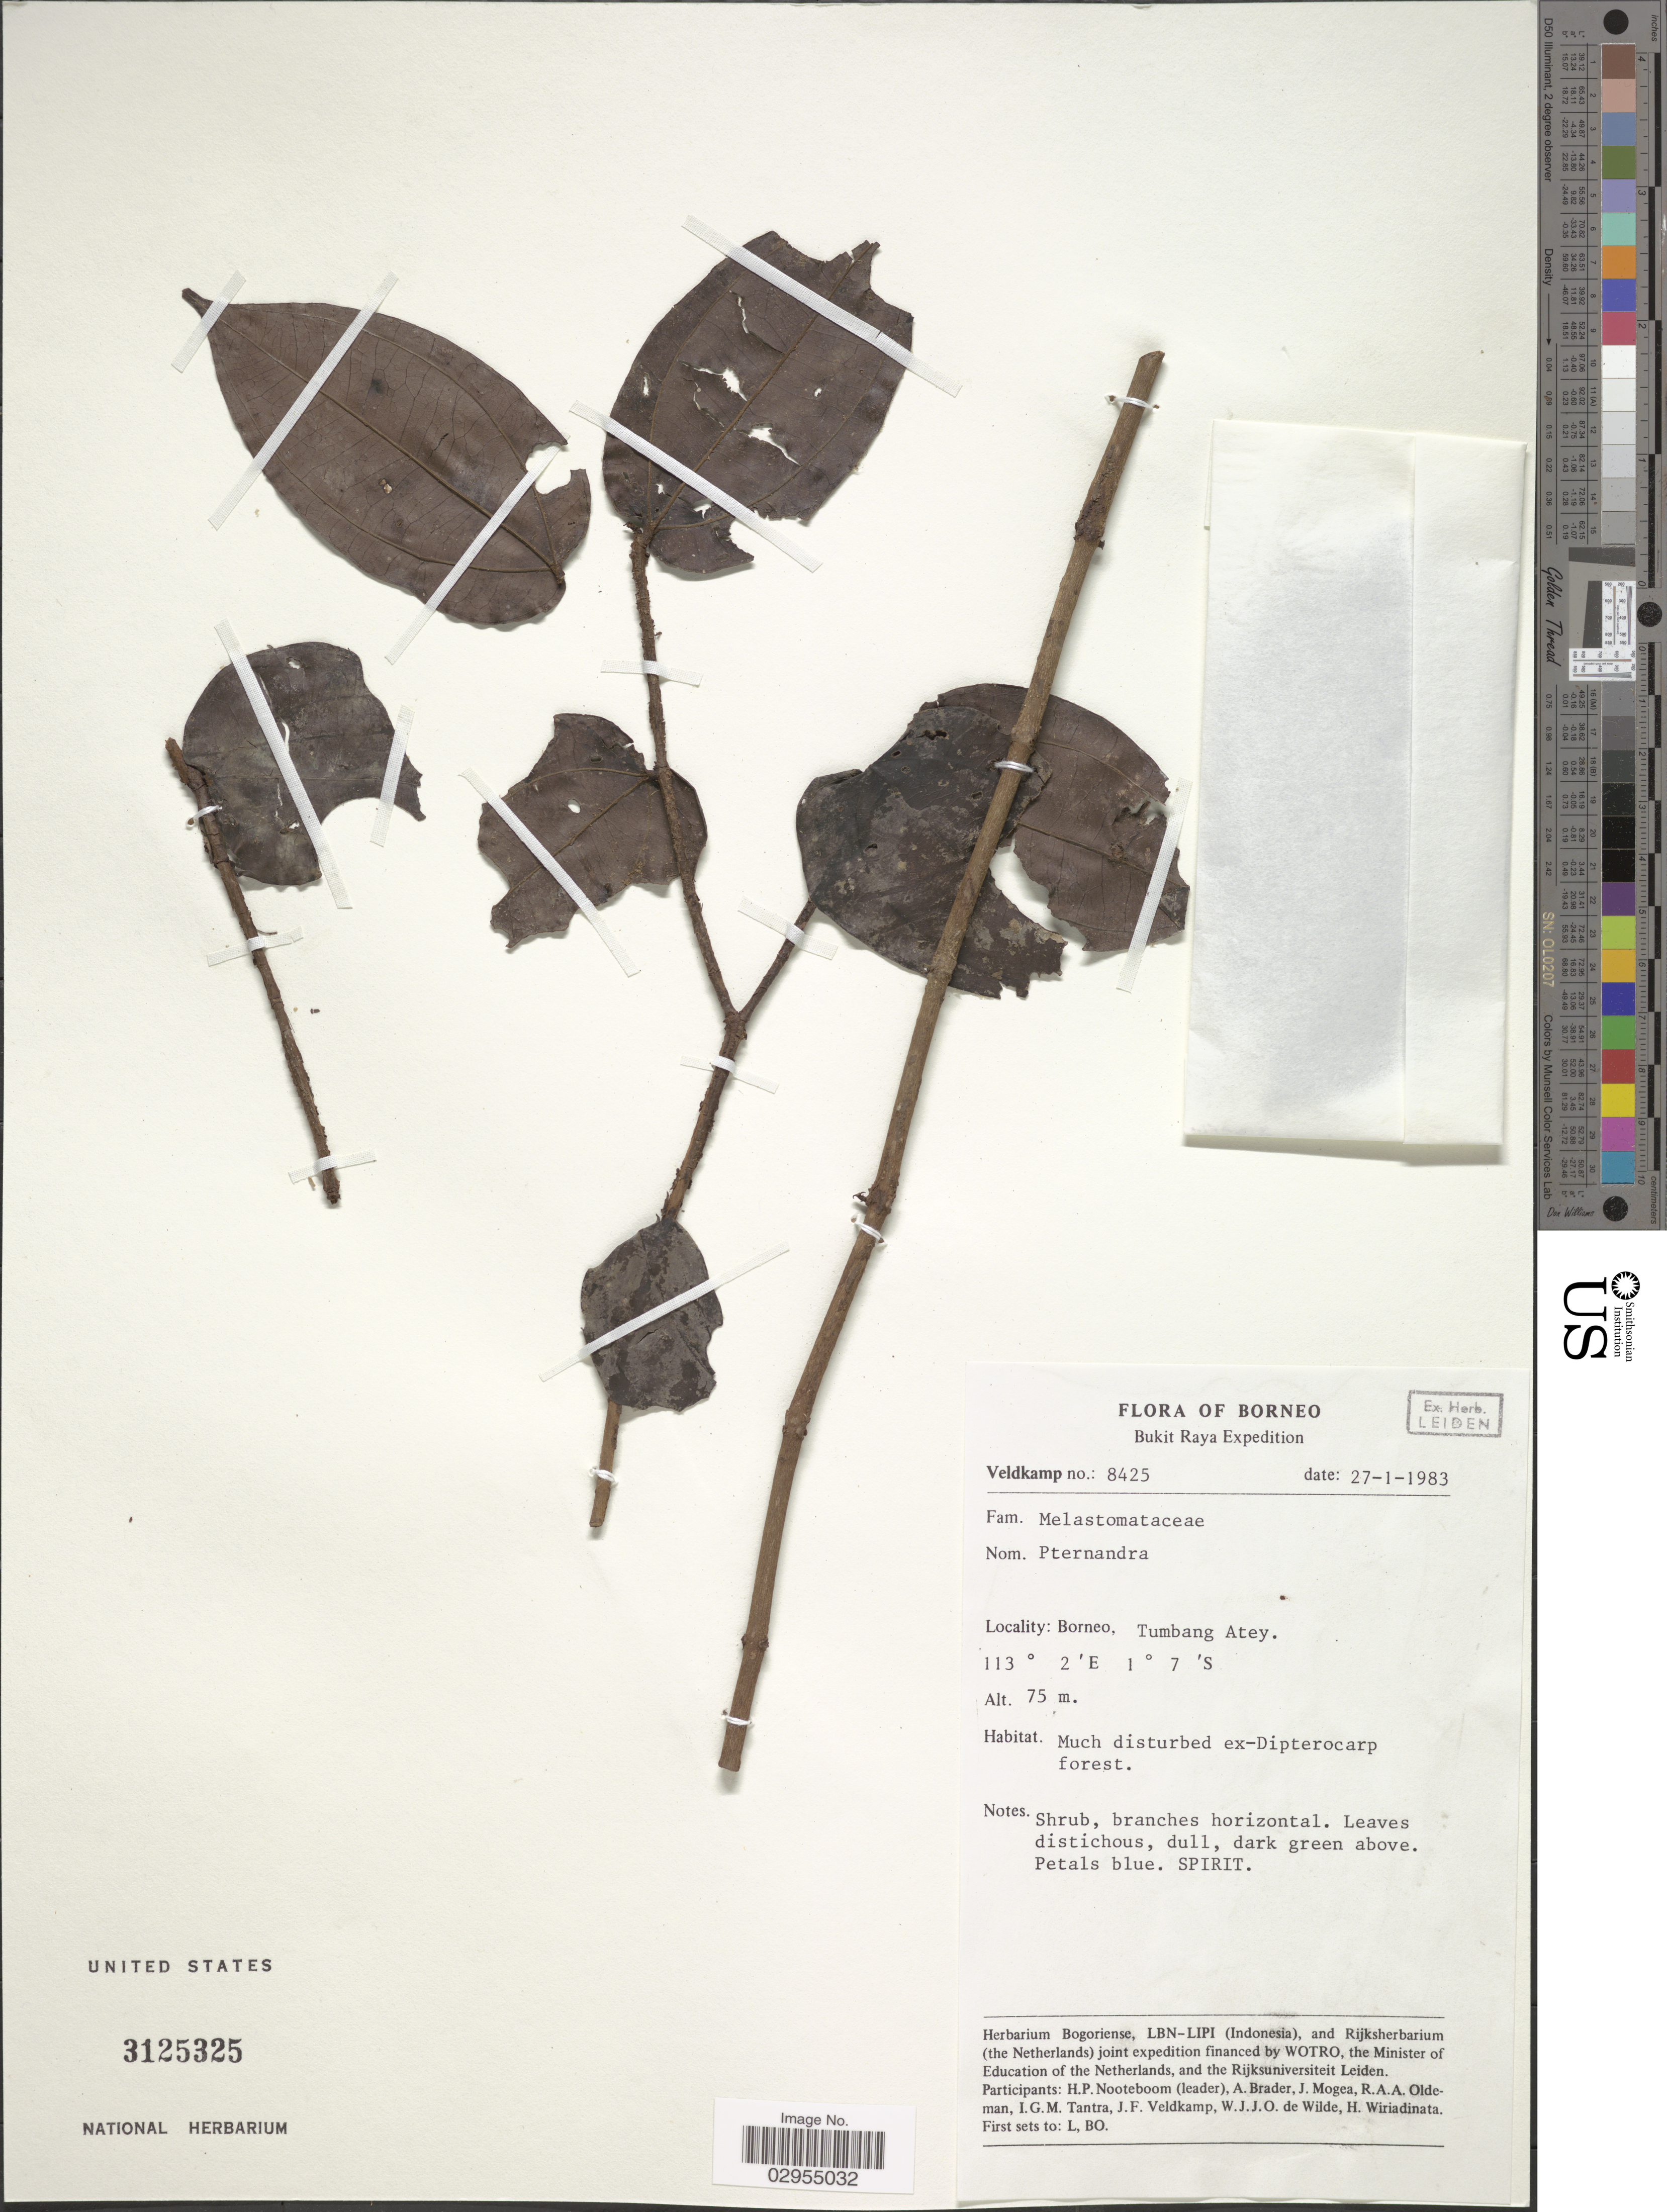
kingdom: Plantae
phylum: Tracheophyta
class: Magnoliopsida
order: Myrtales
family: Melastomataceae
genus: Pternandra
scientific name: Pternandra sp.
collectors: H. P. Nooteboom, A. Brader, J. Mogea, R. Oldeman & et al.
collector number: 8425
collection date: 1983-01-27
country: Indonesia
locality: Bukit Raya. Borneo. Tumbang Atey.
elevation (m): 75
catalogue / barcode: US 3125325